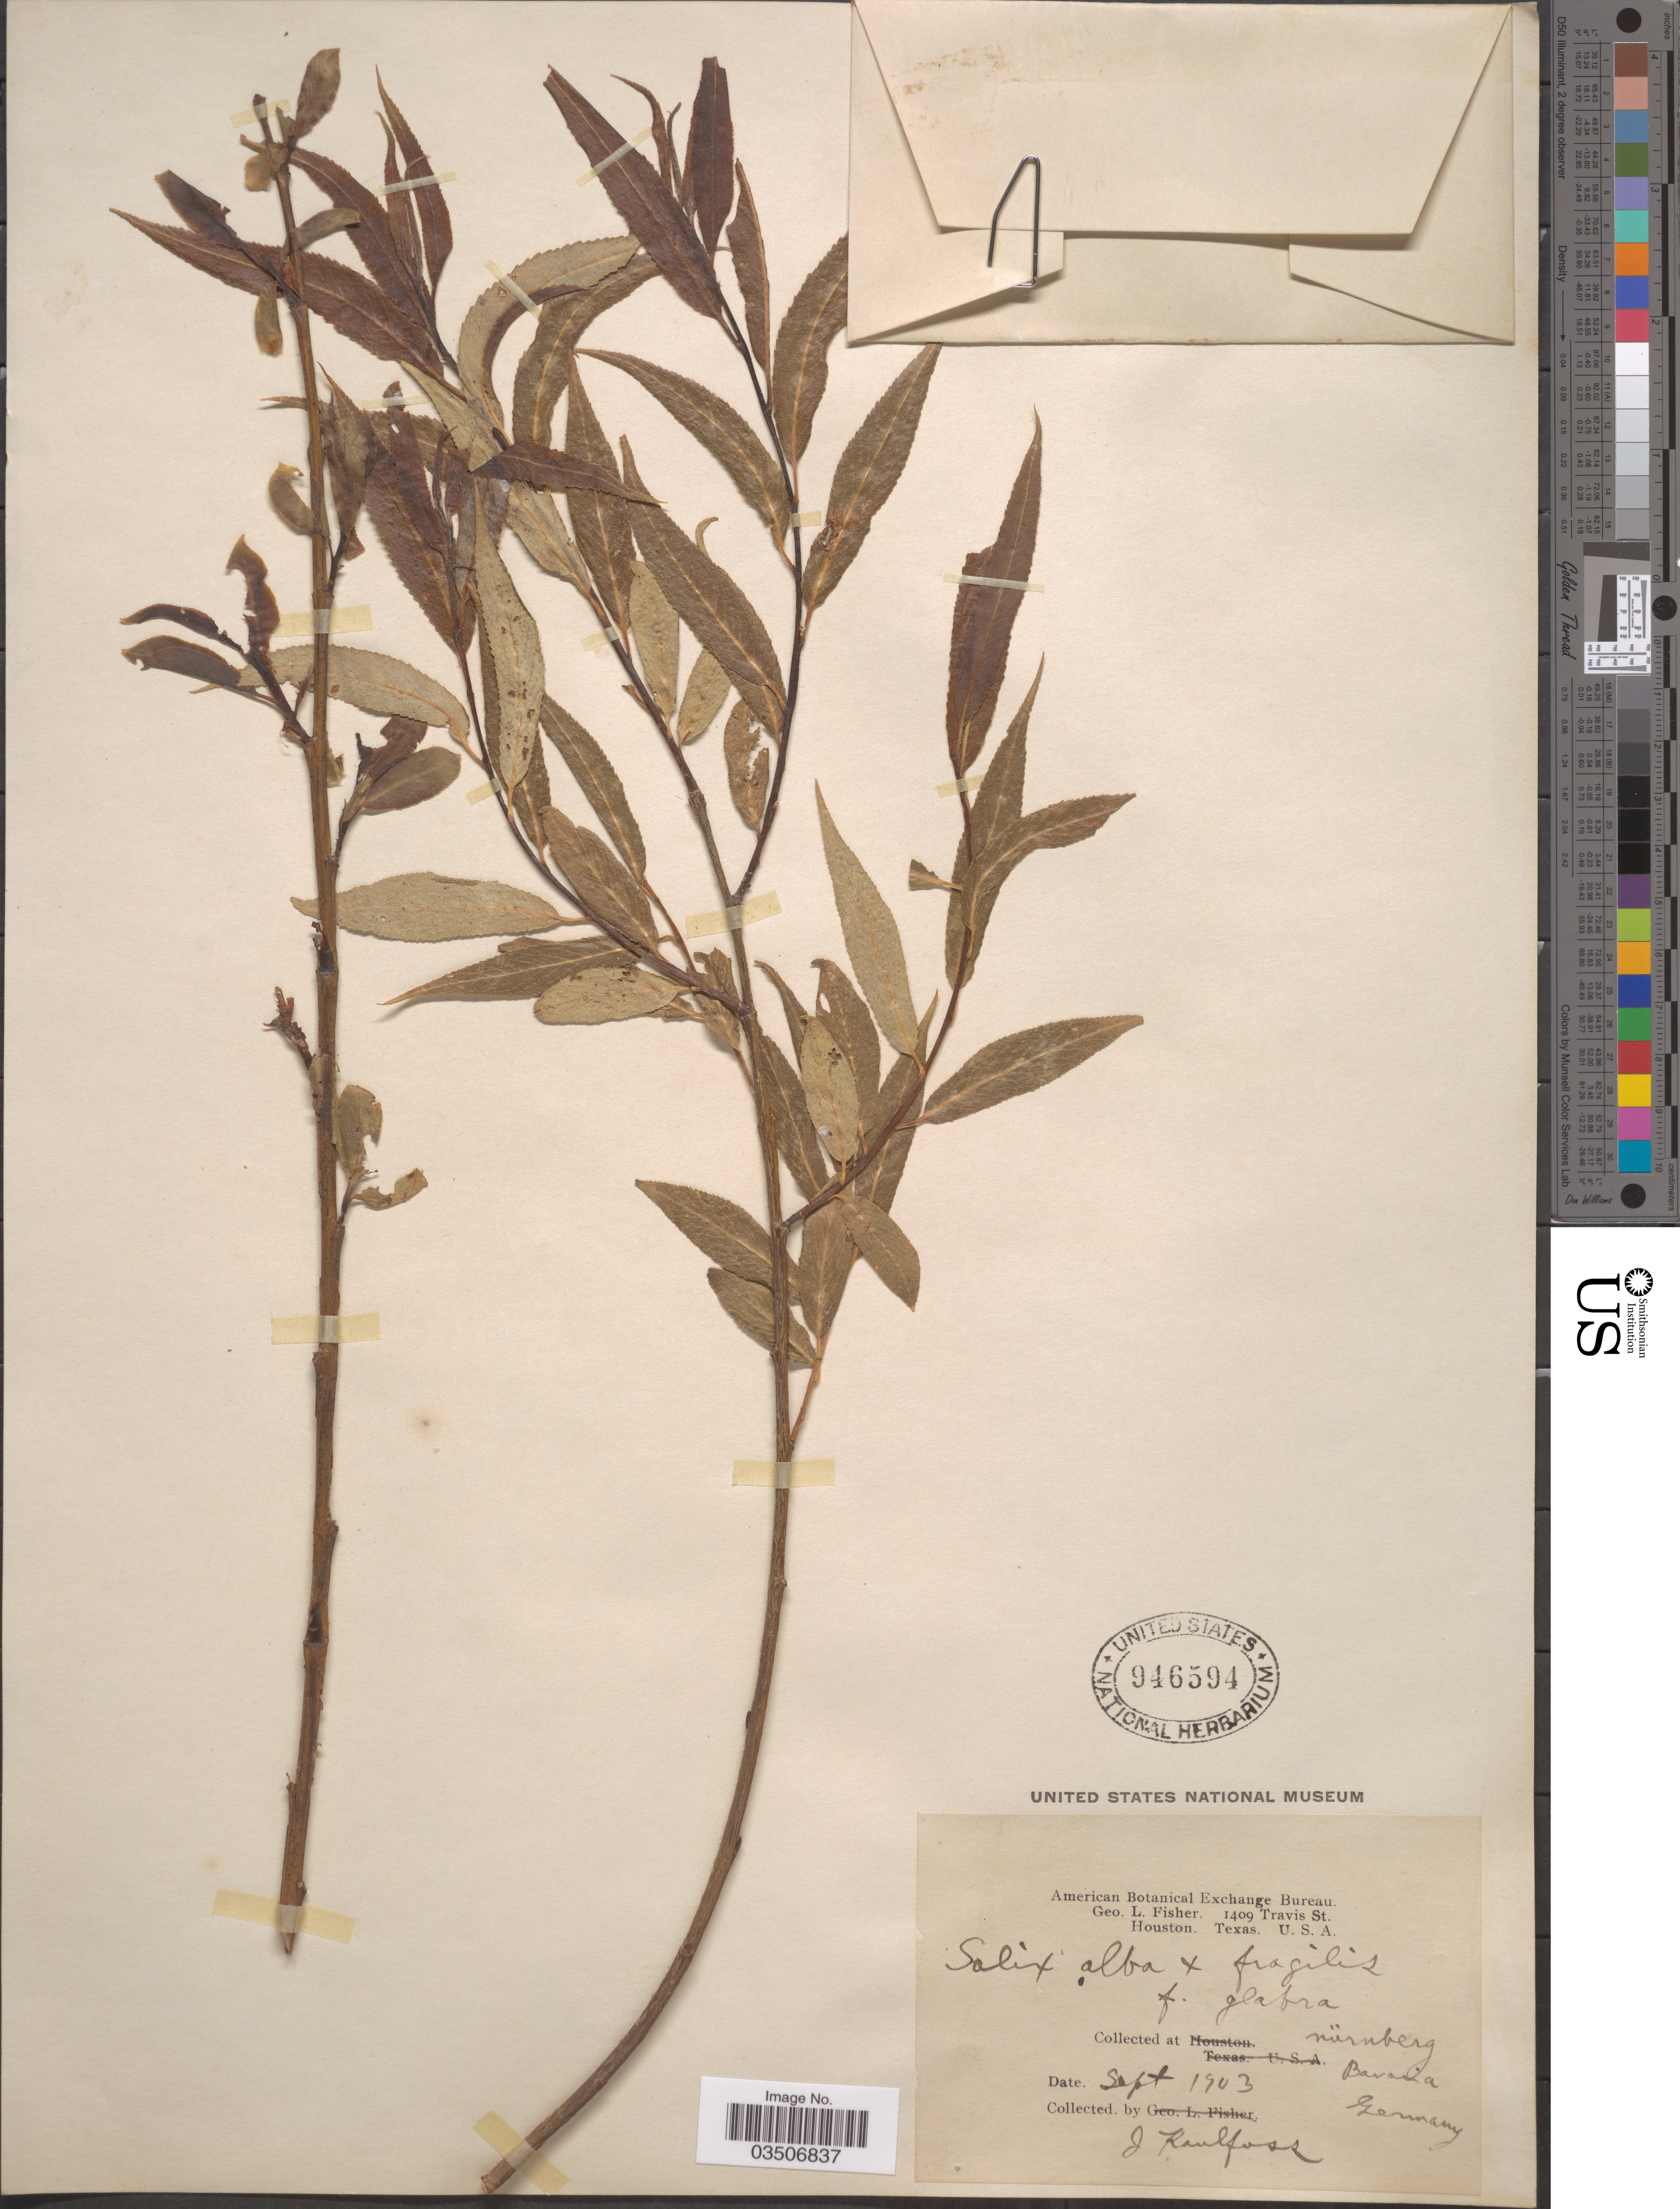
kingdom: Plantae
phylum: Tracheophyta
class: Magnoliopsida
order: Malpighiales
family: Salicaceae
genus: Salix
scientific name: Salix alba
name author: L.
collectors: J. Kaulfuss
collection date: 1903-09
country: Germany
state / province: Bayern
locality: Nürnberg Bavaria.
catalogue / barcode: US 946594